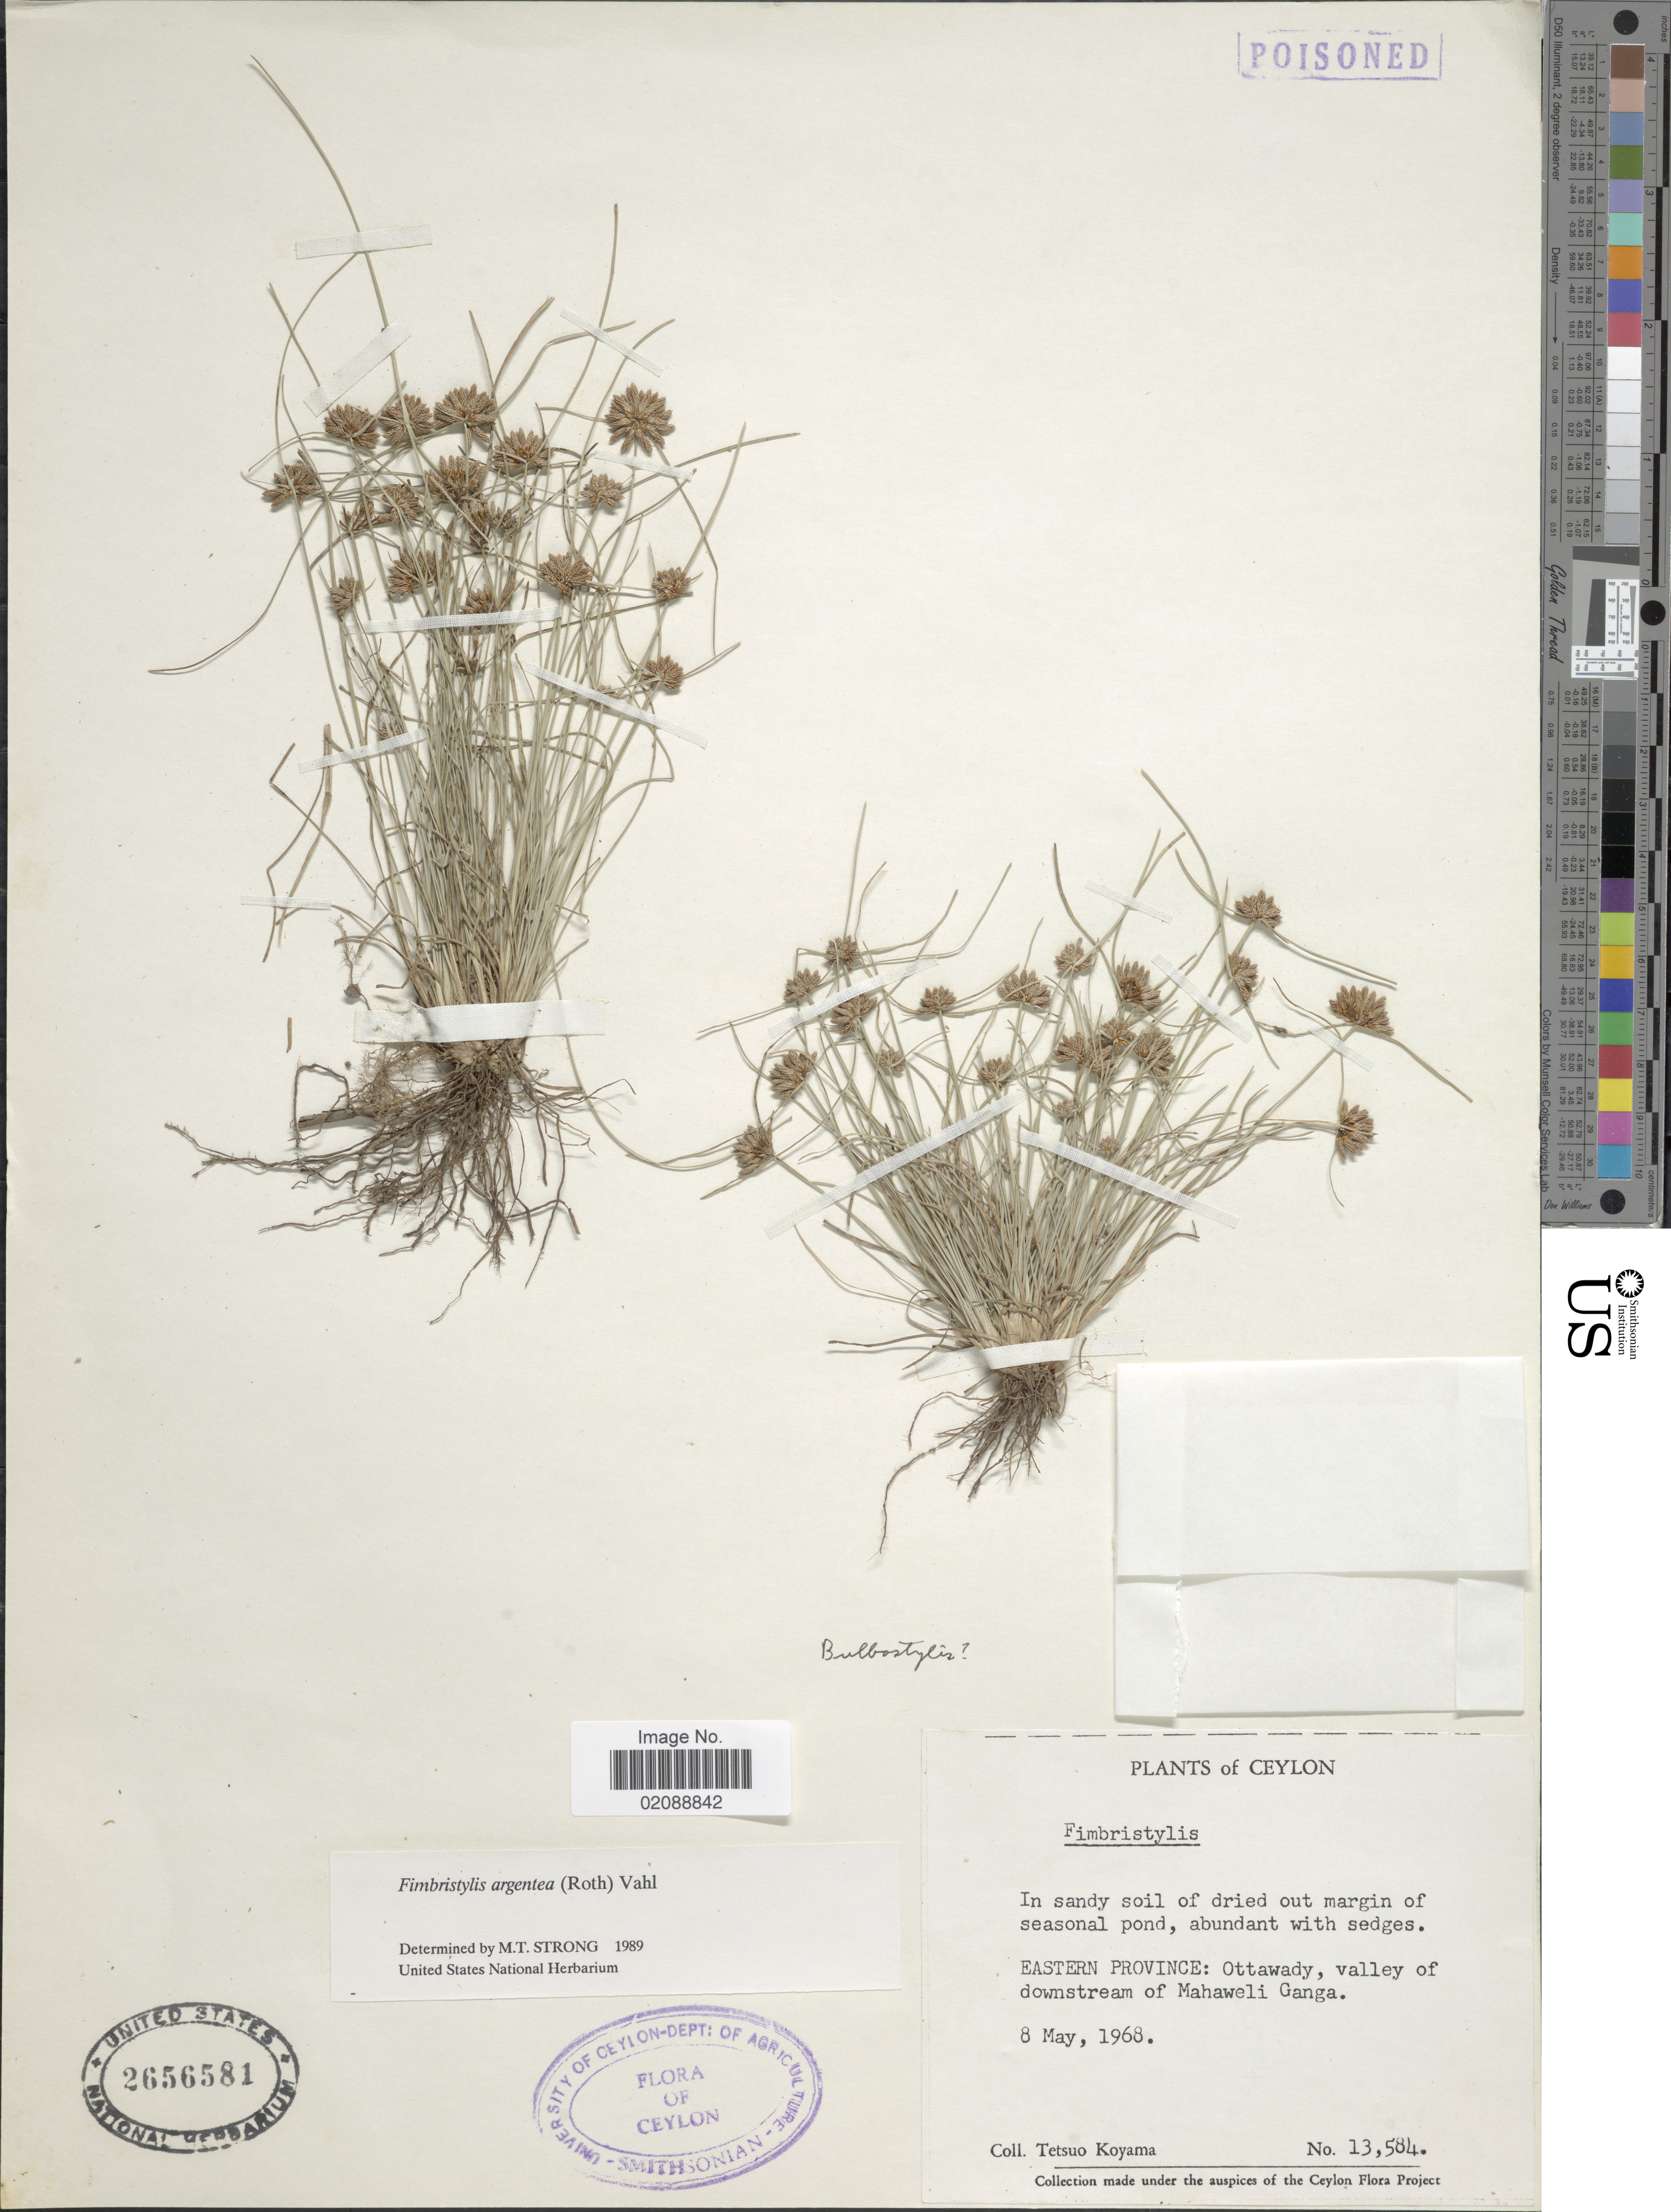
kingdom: Plantae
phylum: Tracheophyta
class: Liliopsida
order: Poales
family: Cyperaceae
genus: Fimbristylis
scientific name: Fimbristylis argentea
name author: (Rottb.) Vahl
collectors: T. Koyama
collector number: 13584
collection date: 1968-05-08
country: Sri Lanka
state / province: Eastern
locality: Ottawady, valley of downstream of Mahaweli Ganga.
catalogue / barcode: US 2656581